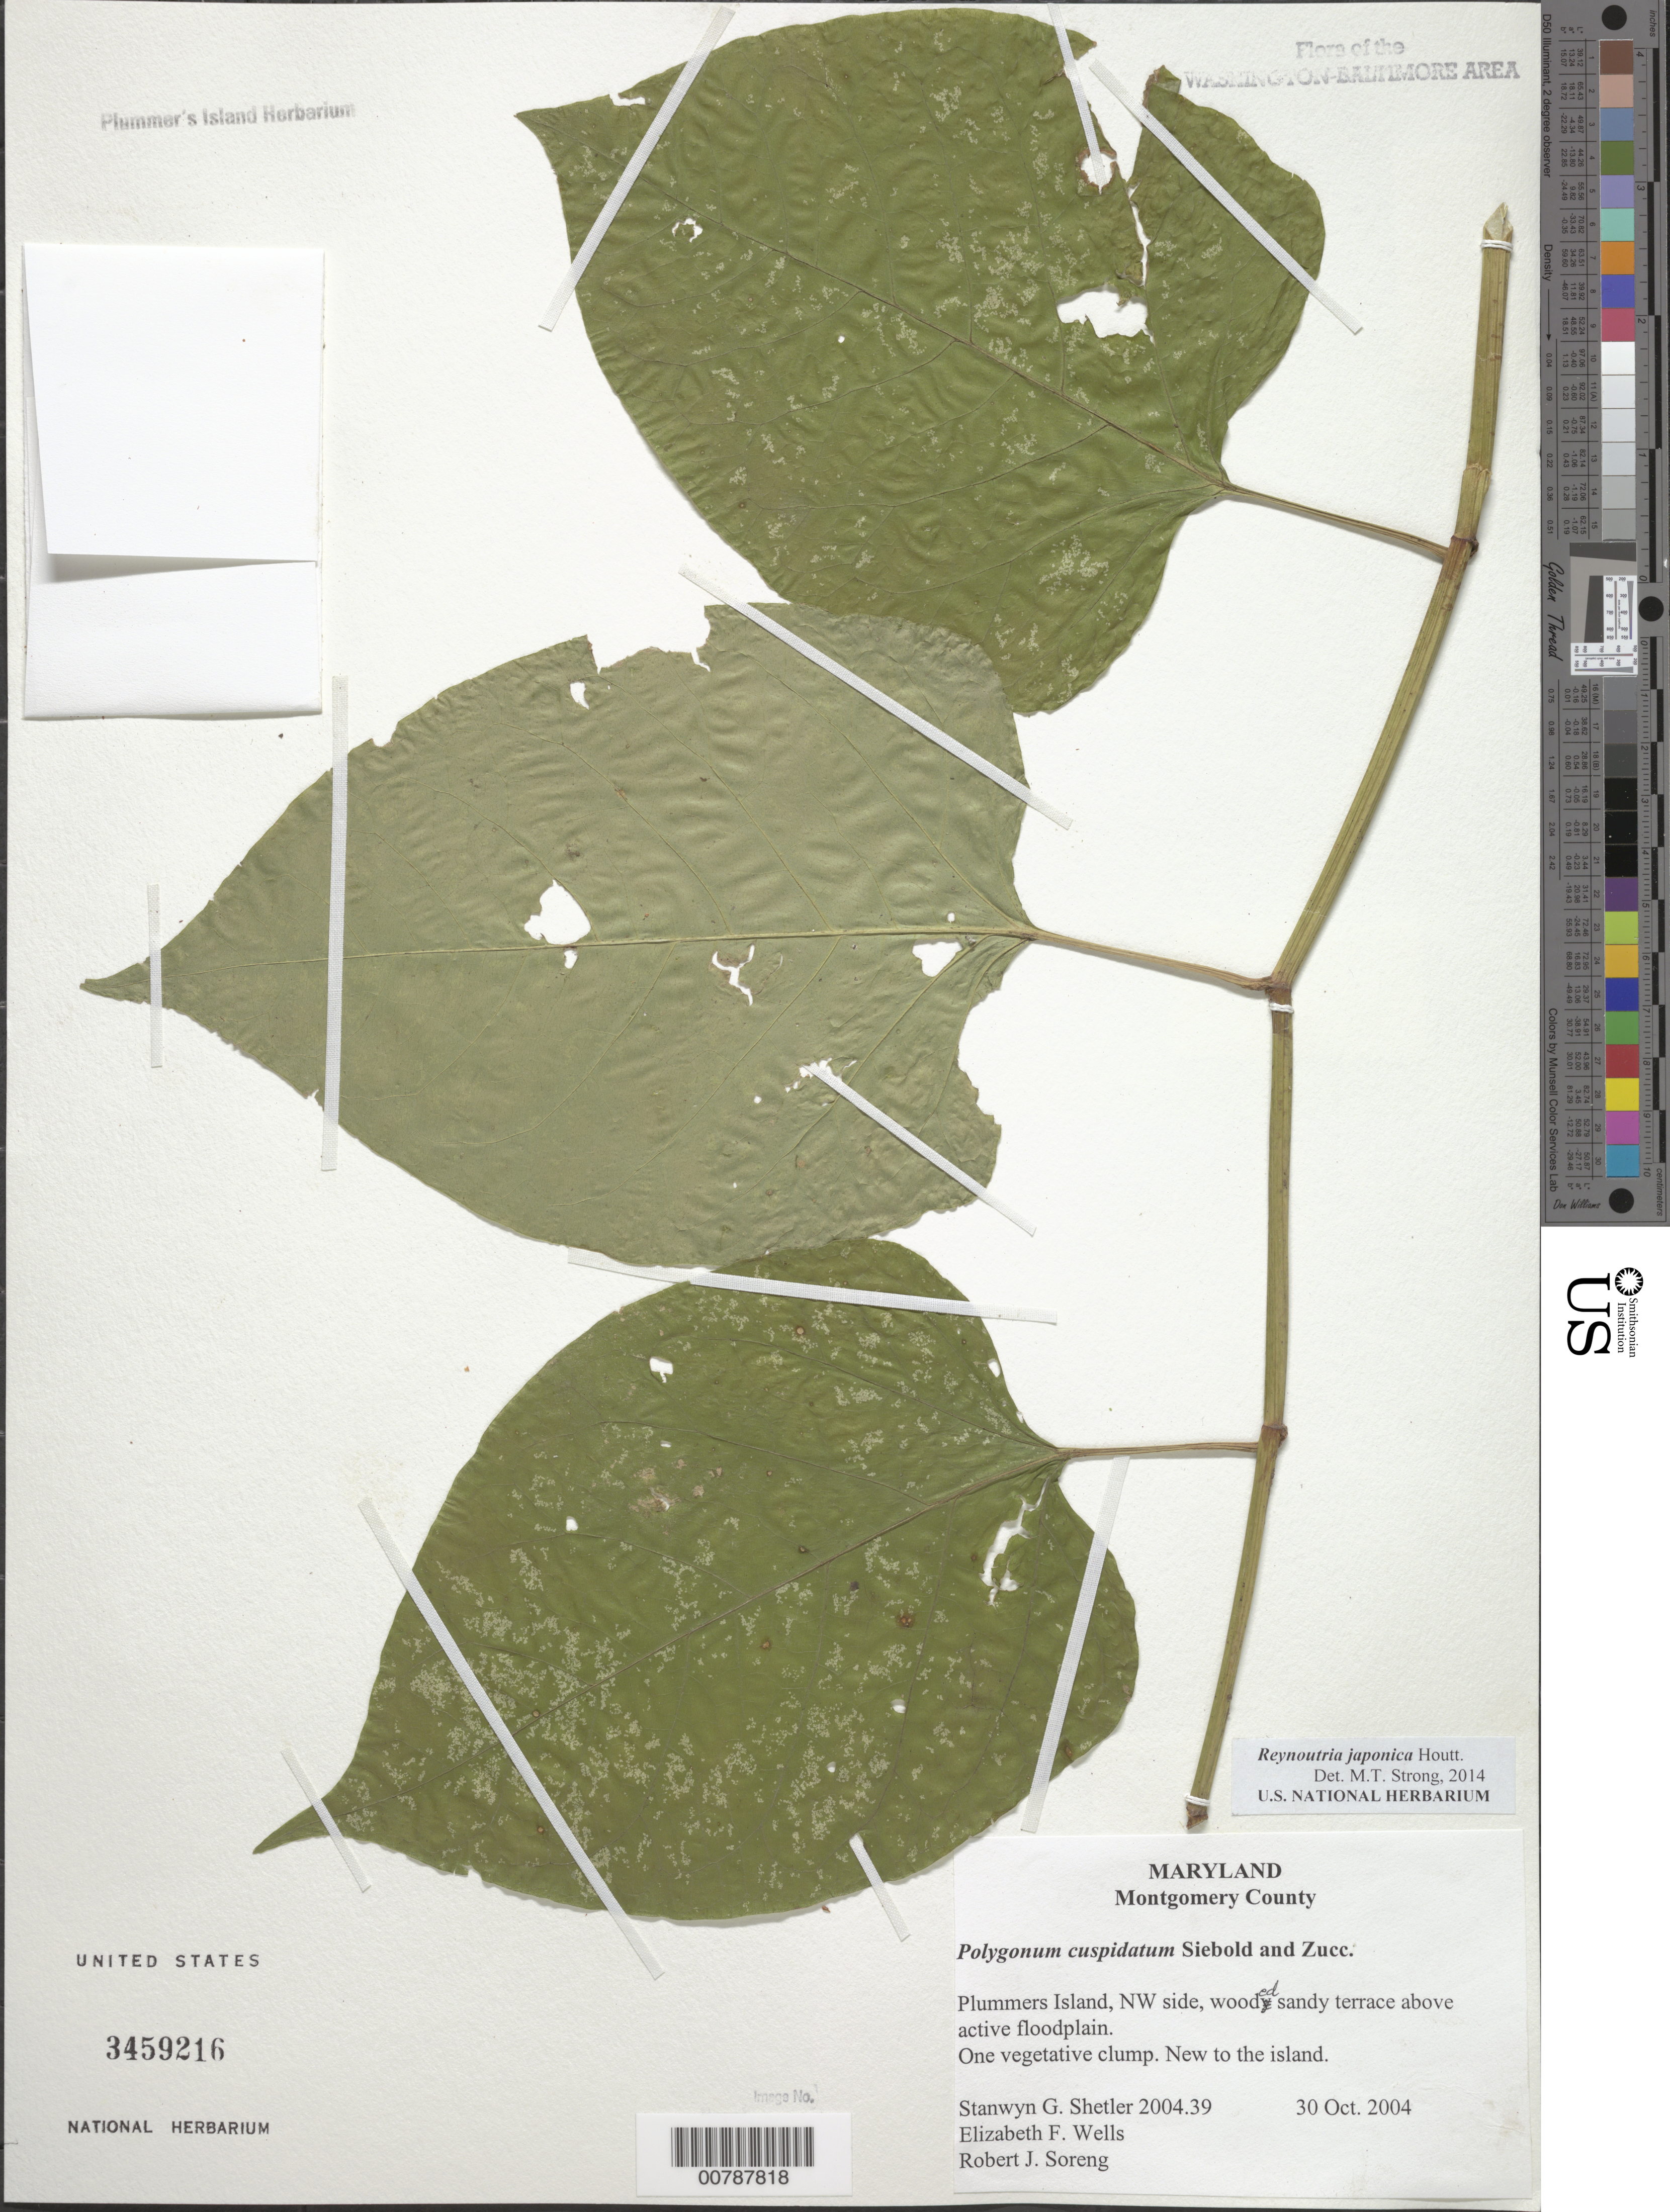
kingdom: Plantae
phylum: Tracheophyta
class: Magnoliopsida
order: Caryophyllales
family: Polygonaceae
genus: Reynoutria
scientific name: Reynoutria japonica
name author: Houtt.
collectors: S. Shetler, E. F. Wells & R. J. Soreng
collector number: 2004.39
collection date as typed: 30 Oct 2004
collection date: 2004-10-30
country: United States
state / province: Maryland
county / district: Montgomery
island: Plummers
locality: Plummers Island. NW side.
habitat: Wooded sandy terrace above active floodplain.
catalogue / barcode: US 3459216